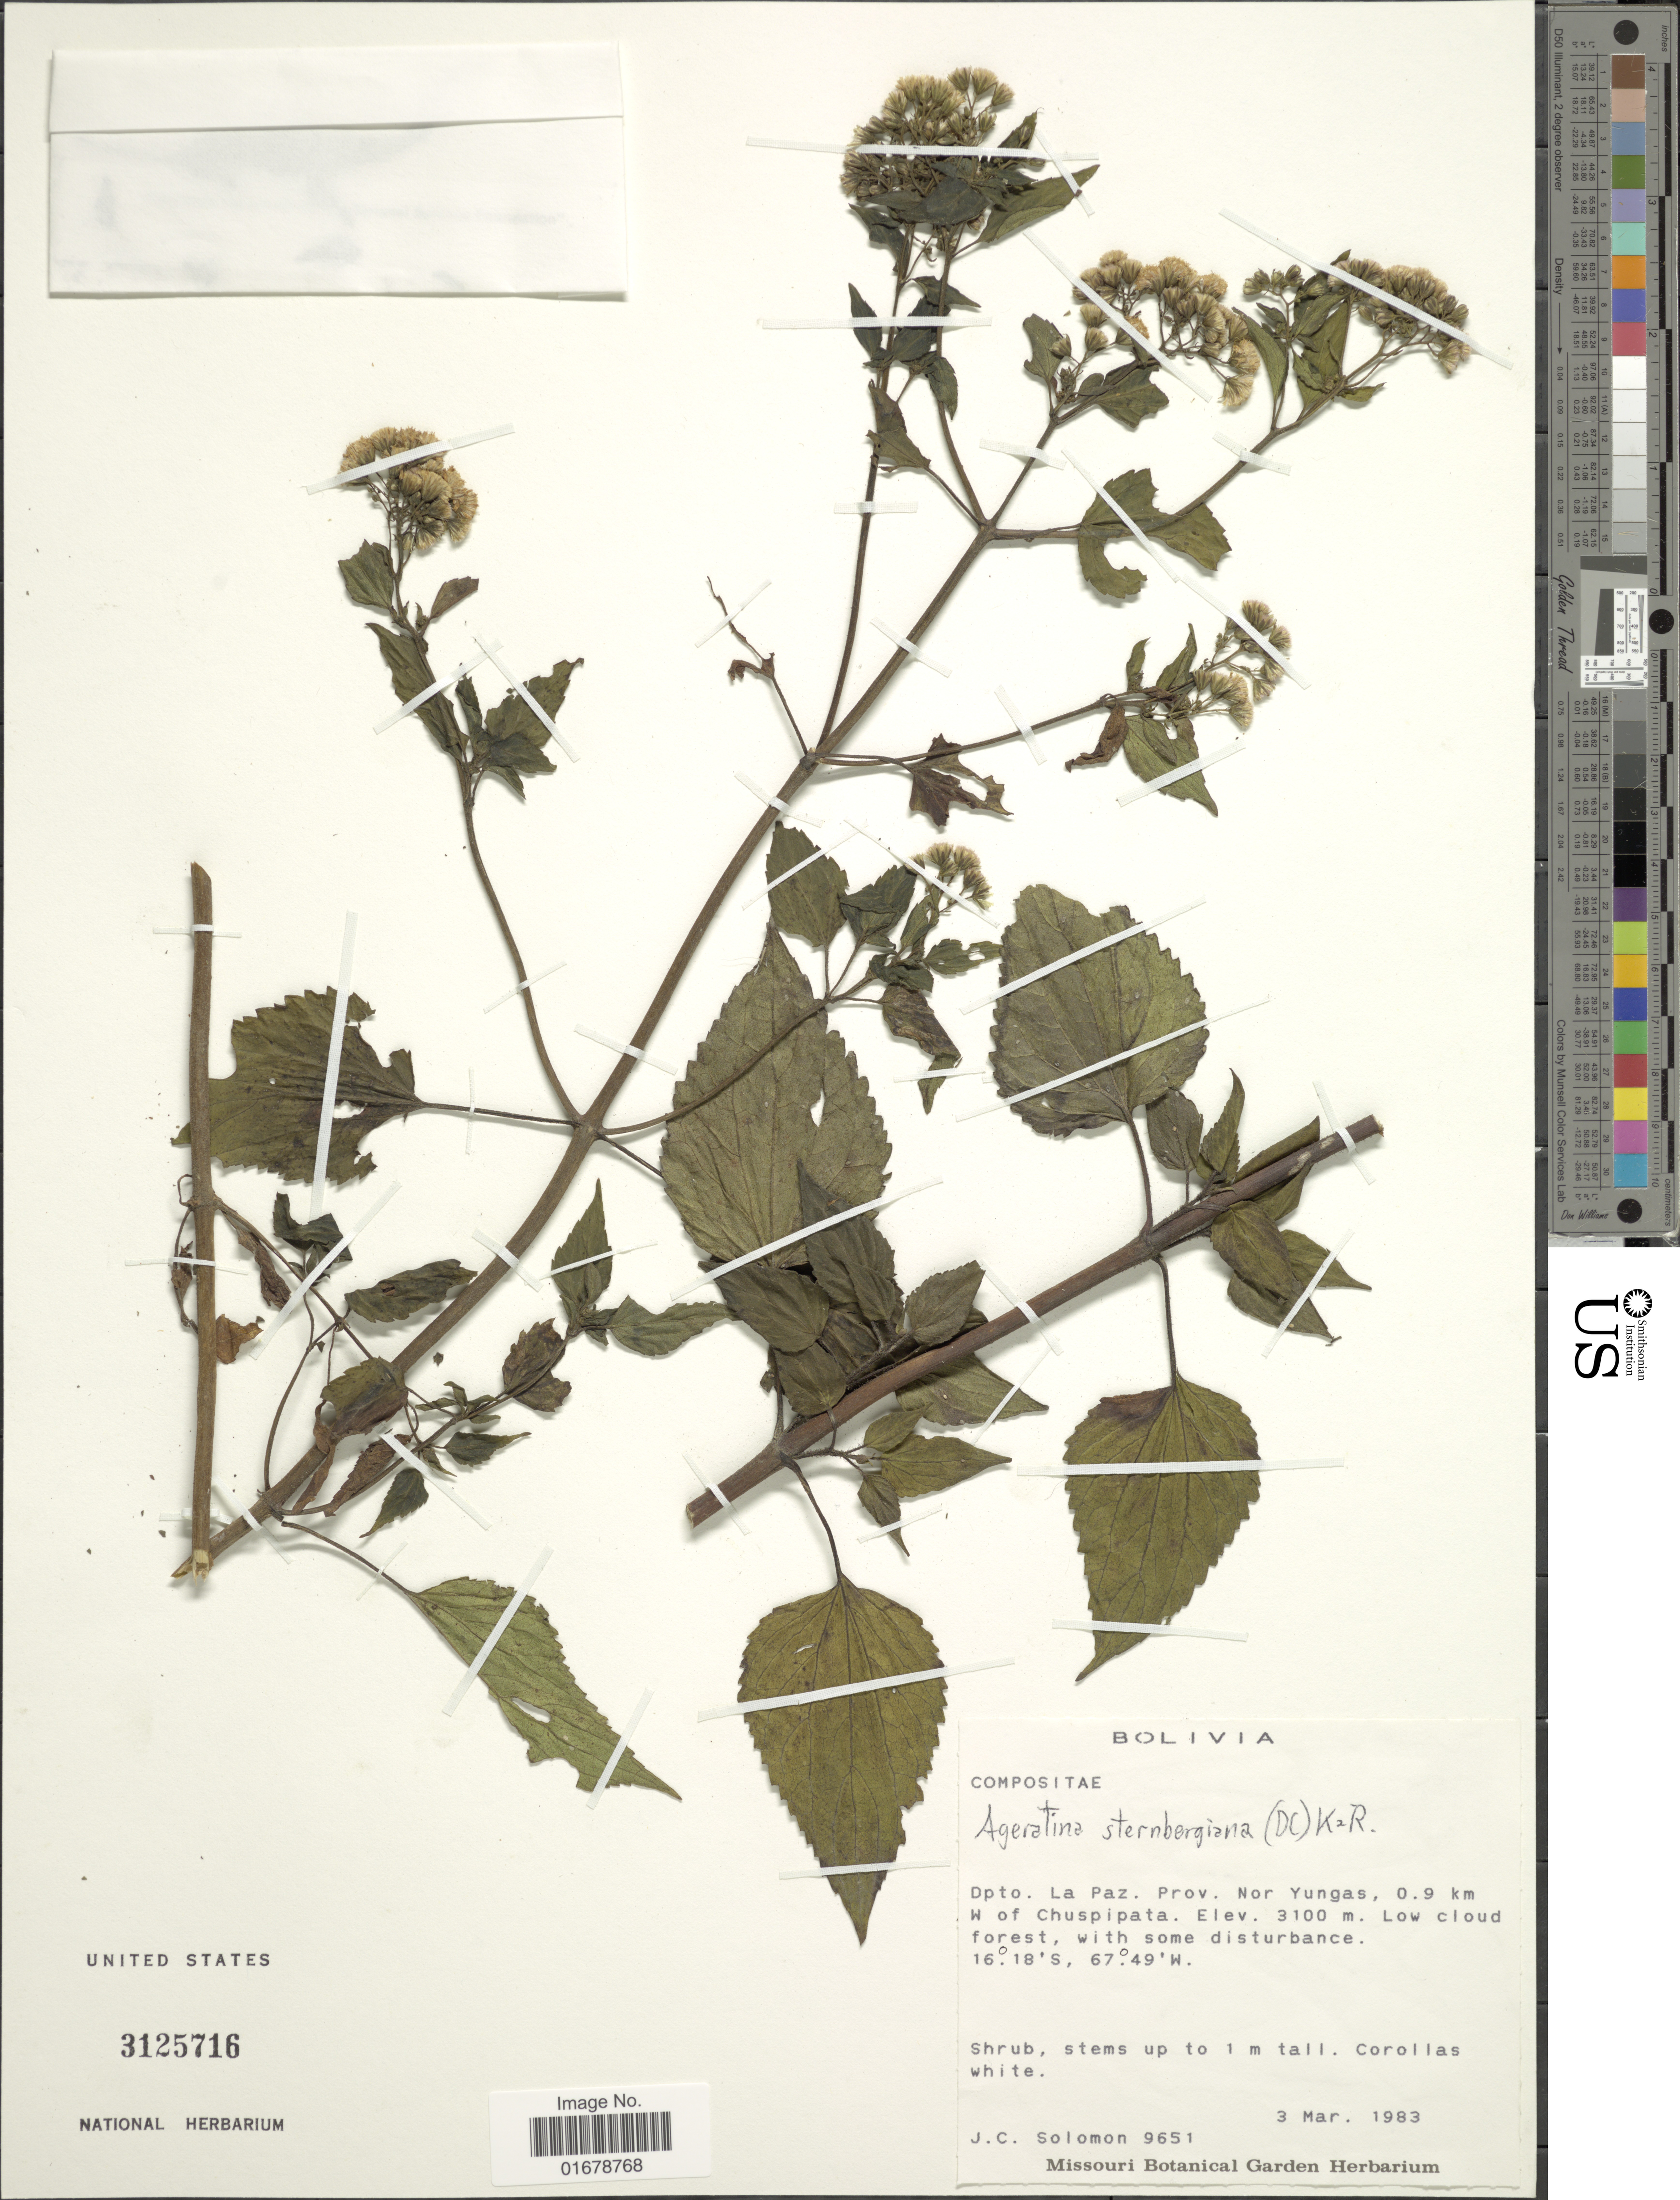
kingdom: Plantae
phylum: Tracheophyta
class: Magnoliopsida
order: Asterales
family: Asteraceae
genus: Ageratina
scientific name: Ageratina sternbergiana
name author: (DC.) R.M. King & H. Rob.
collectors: J. C. Solomon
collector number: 9651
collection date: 1983-03-03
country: Bolivia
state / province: La Paz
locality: Dpto. La Paz, Prov. Nor Yungas, 0.9 km W of Chuspipata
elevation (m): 3100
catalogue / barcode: US 3125716